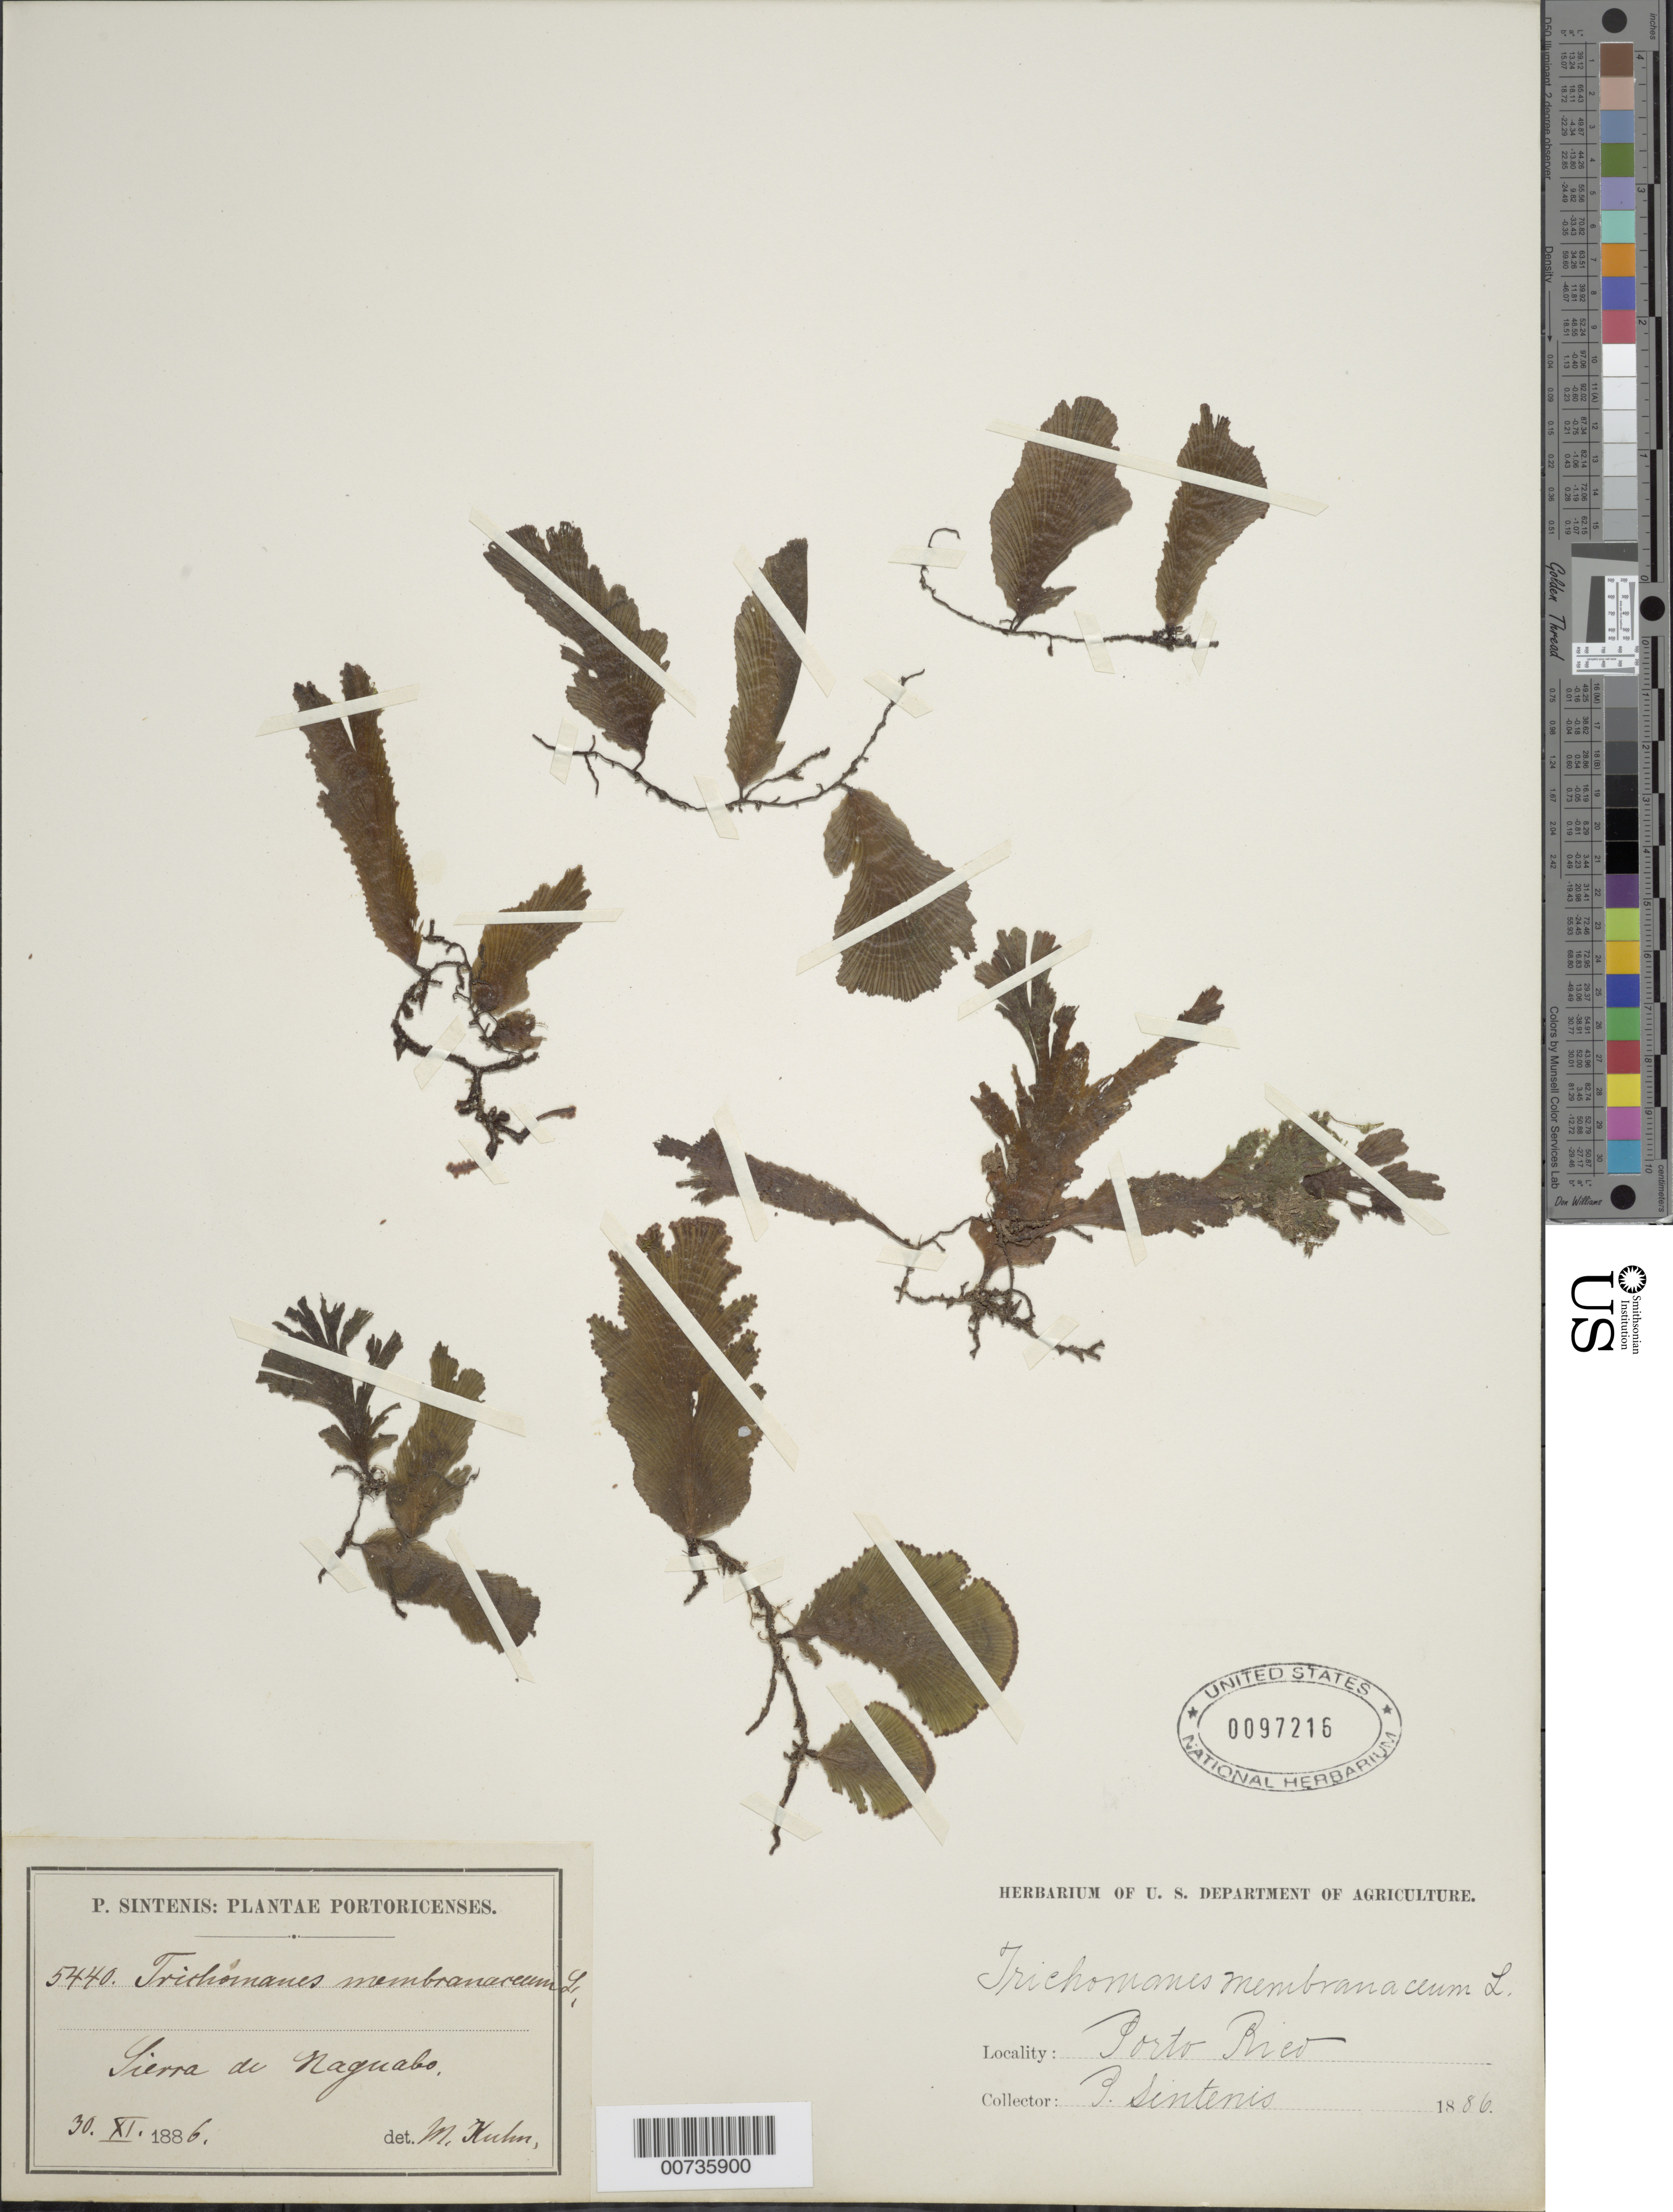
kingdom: Plantae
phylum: Tracheophyta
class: Polypodiopsida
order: Hymenophyllales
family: Hymenophyllaceae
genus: Didymoglossum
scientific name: Didymoglossum membranaceum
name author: (L.) Vareschi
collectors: P. Sintenis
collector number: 5440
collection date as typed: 30 Nov 1886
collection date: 1886-11-30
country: Puerto Rico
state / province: Naguabo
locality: Sierra de Naguabo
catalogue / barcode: US 97216